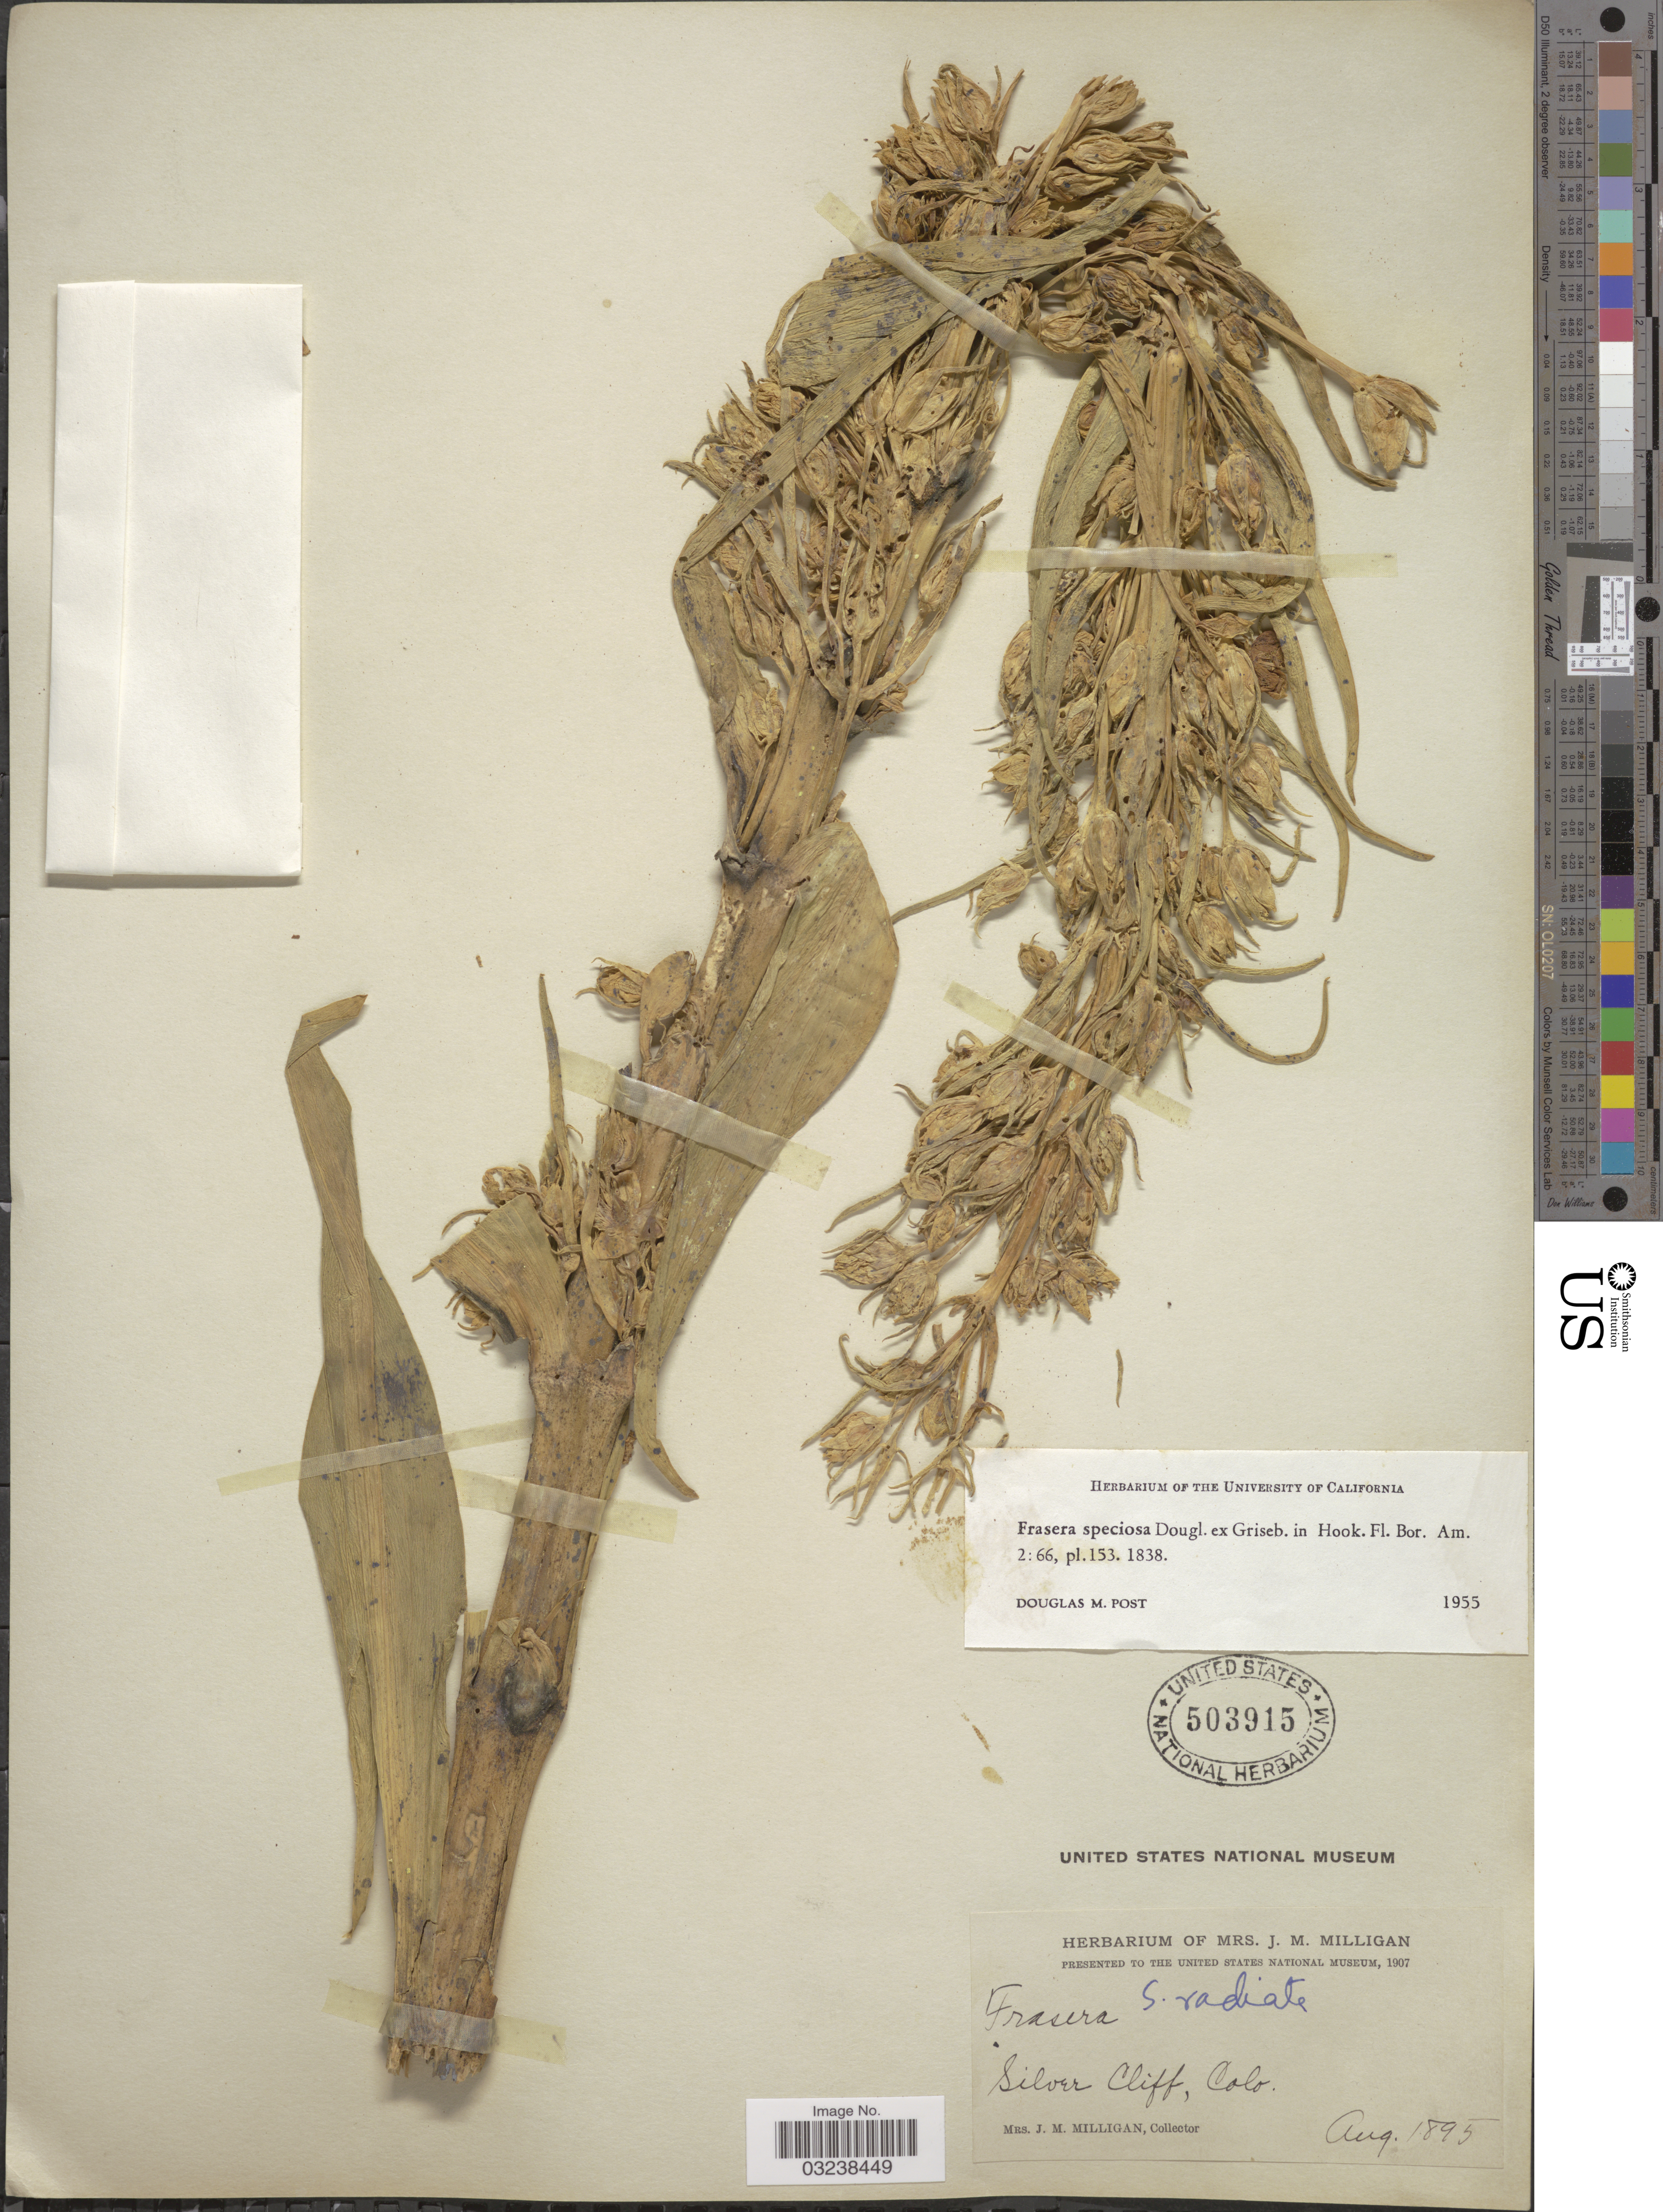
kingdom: Plantae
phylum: Tracheophyta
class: Magnoliopsida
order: Gentianales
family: Gentianaceae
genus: Swertia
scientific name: Swertia radiata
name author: (Kellogg) Kuntze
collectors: J. Milligan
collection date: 1895-08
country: United States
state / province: Colorado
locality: Silver Cliff, Colo.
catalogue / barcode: US 503915